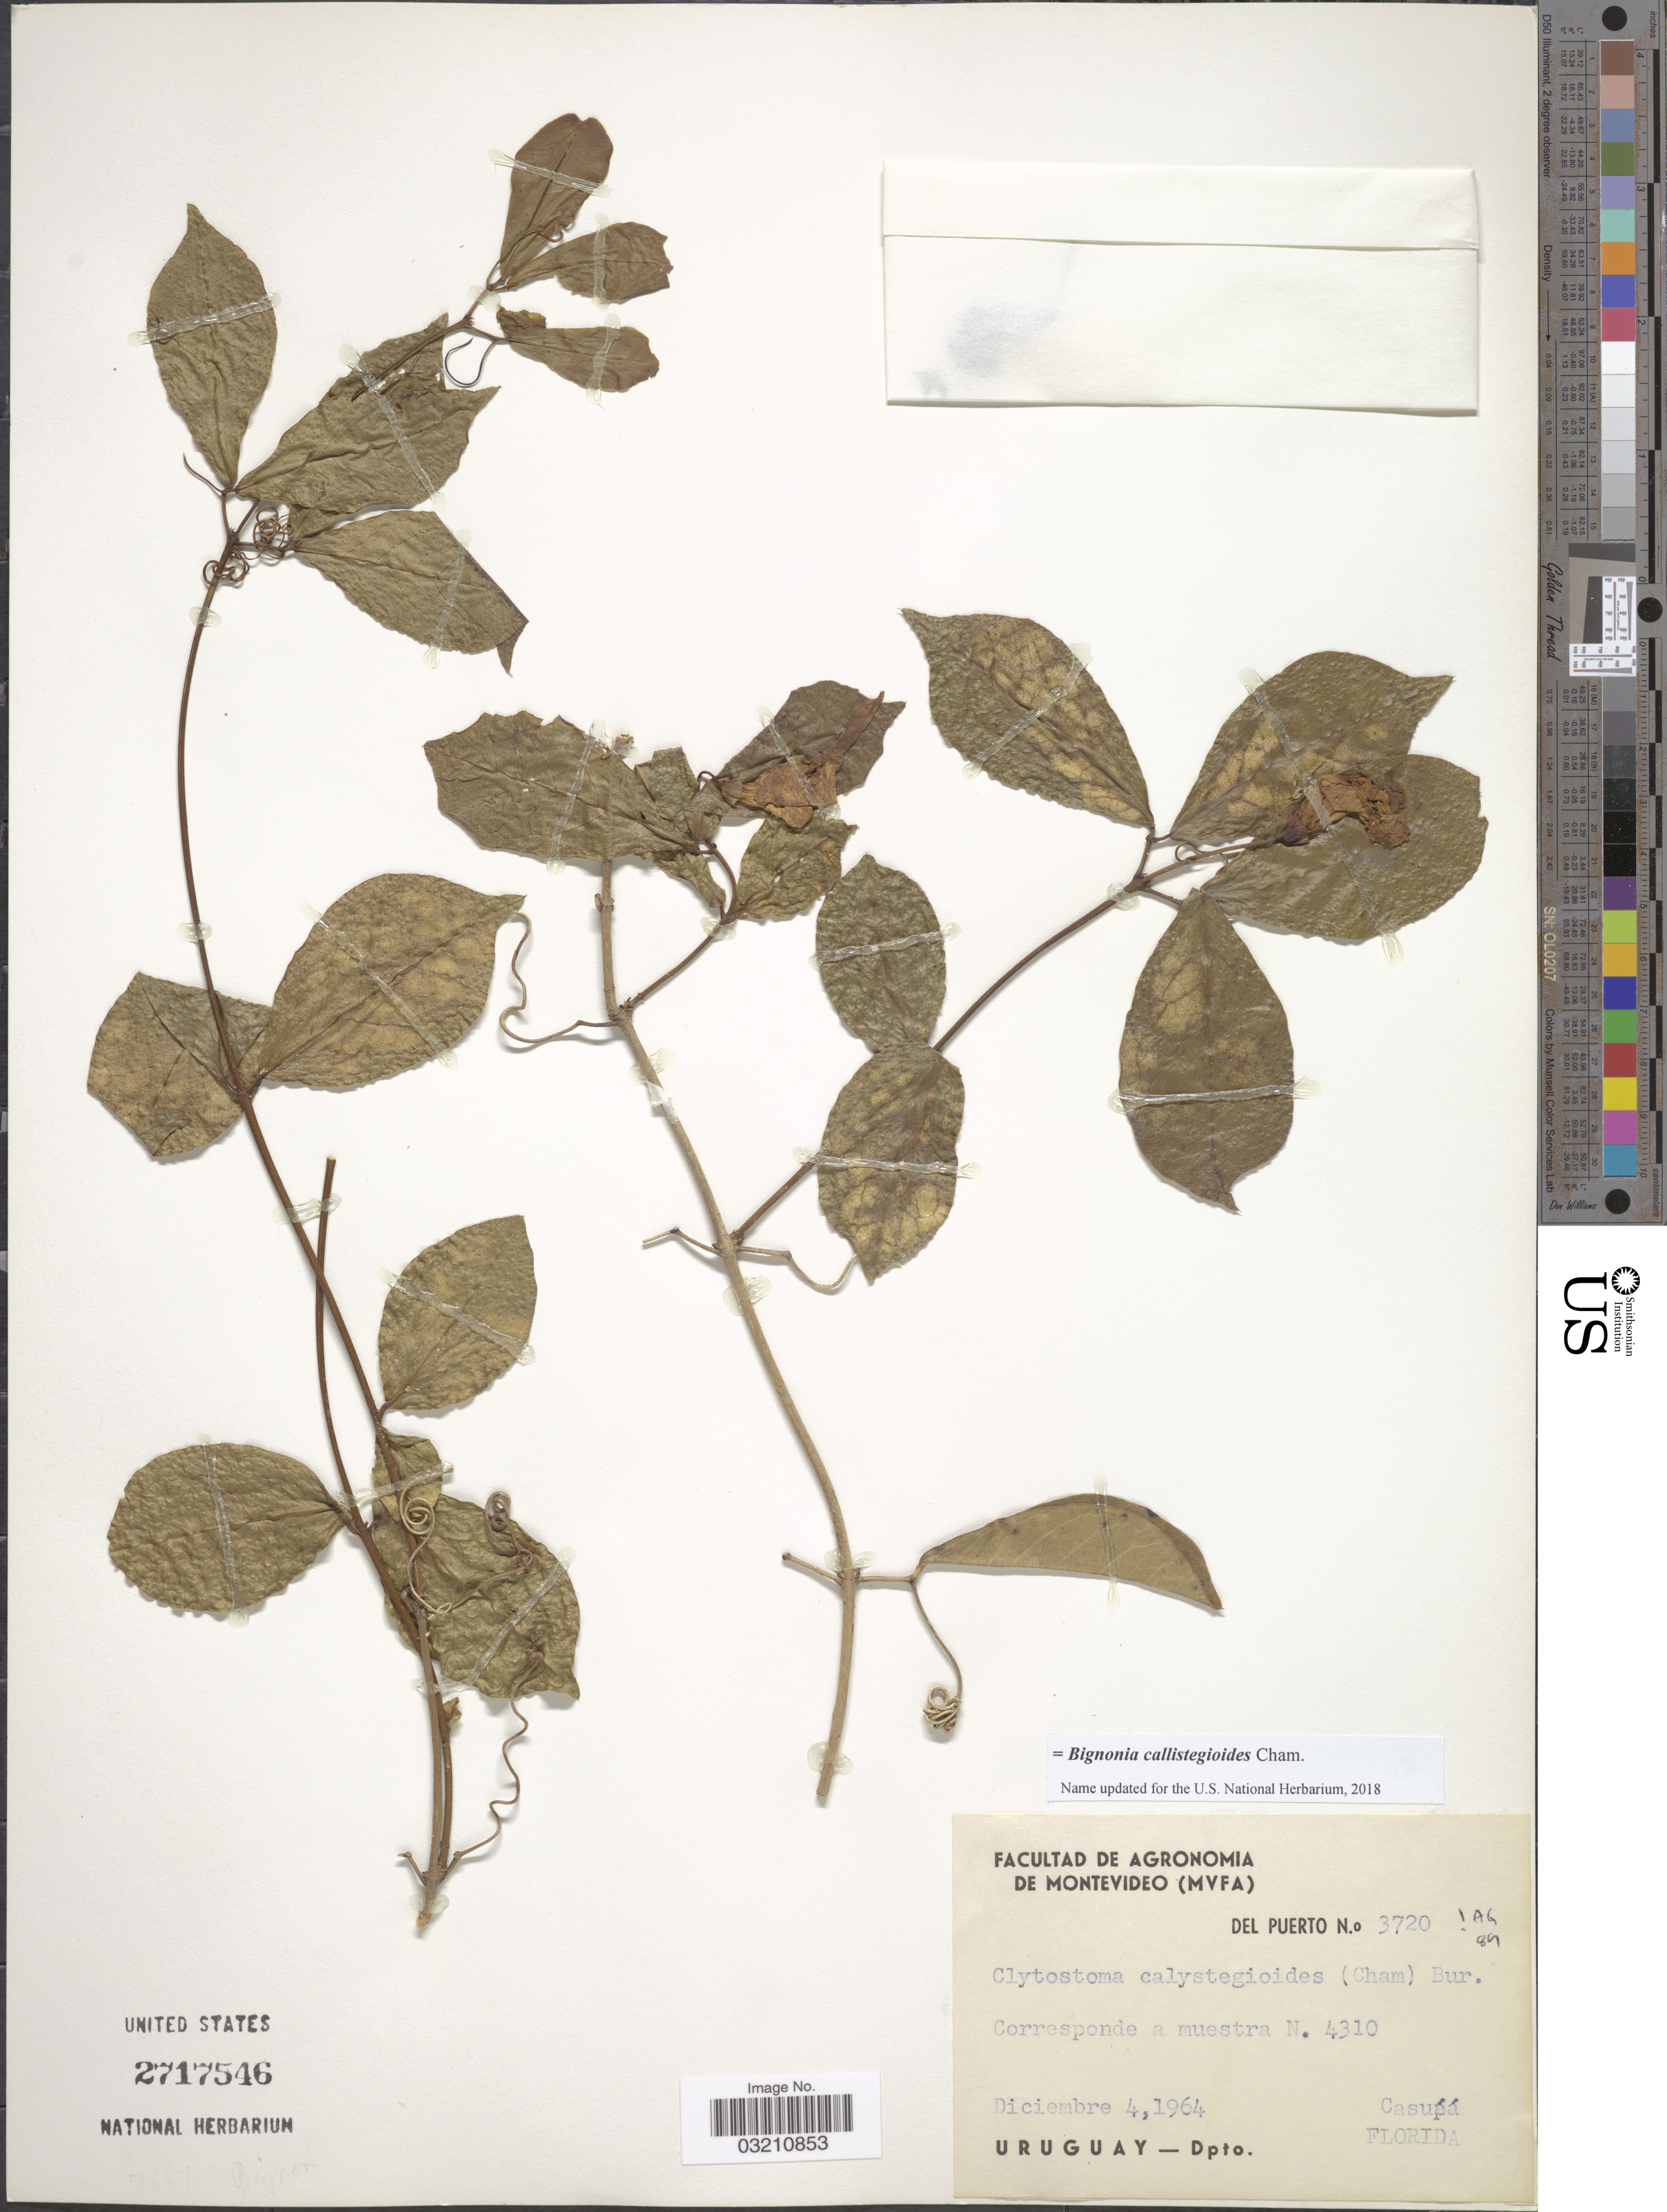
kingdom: Plantae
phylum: Tracheophyta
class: Magnoliopsida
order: Lamiales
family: Bignoniaceae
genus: Bignonia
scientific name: Bignonia callistegioides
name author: Cham.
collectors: Del Puerto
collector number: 3720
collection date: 1964-12-04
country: Uruguay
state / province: Florida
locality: Casupá. Dpto. Florida.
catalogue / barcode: US 2717546